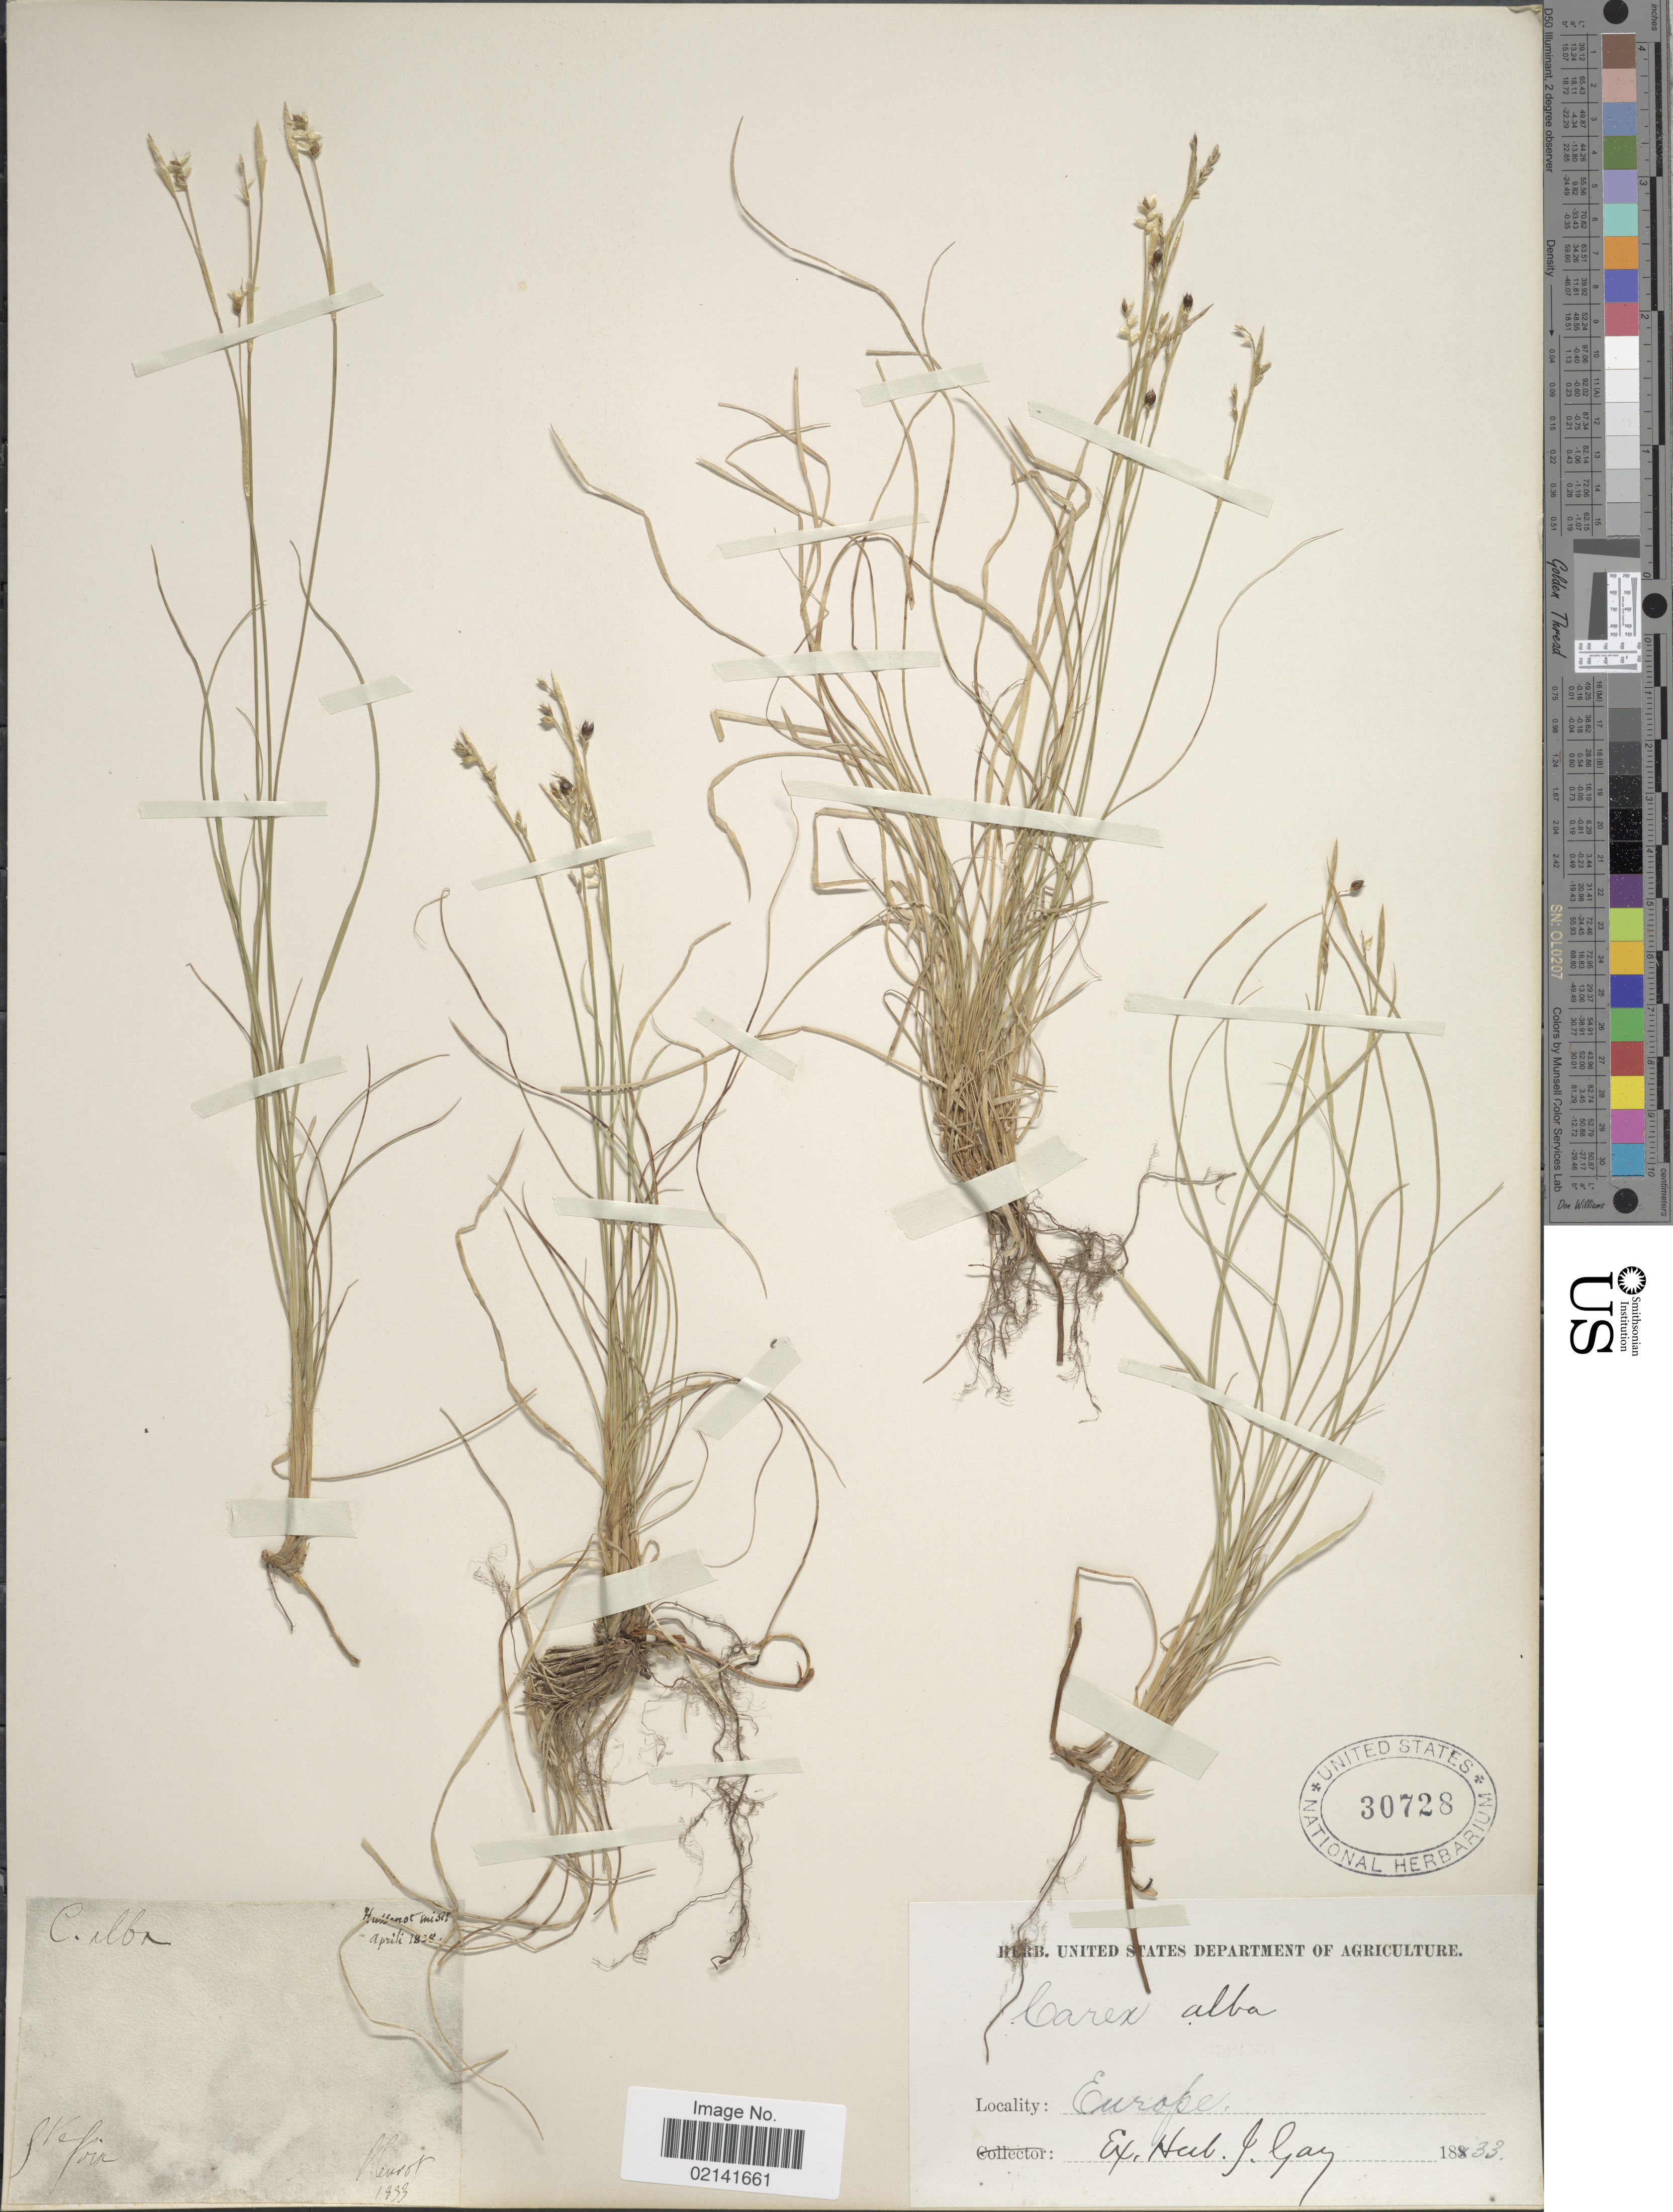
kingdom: Plantae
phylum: Tracheophyta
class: Liliopsida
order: Poales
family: Cyperaceae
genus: Carex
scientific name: Carex alba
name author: Scop.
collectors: ex herb. J. Gay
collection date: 1833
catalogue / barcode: US 30728